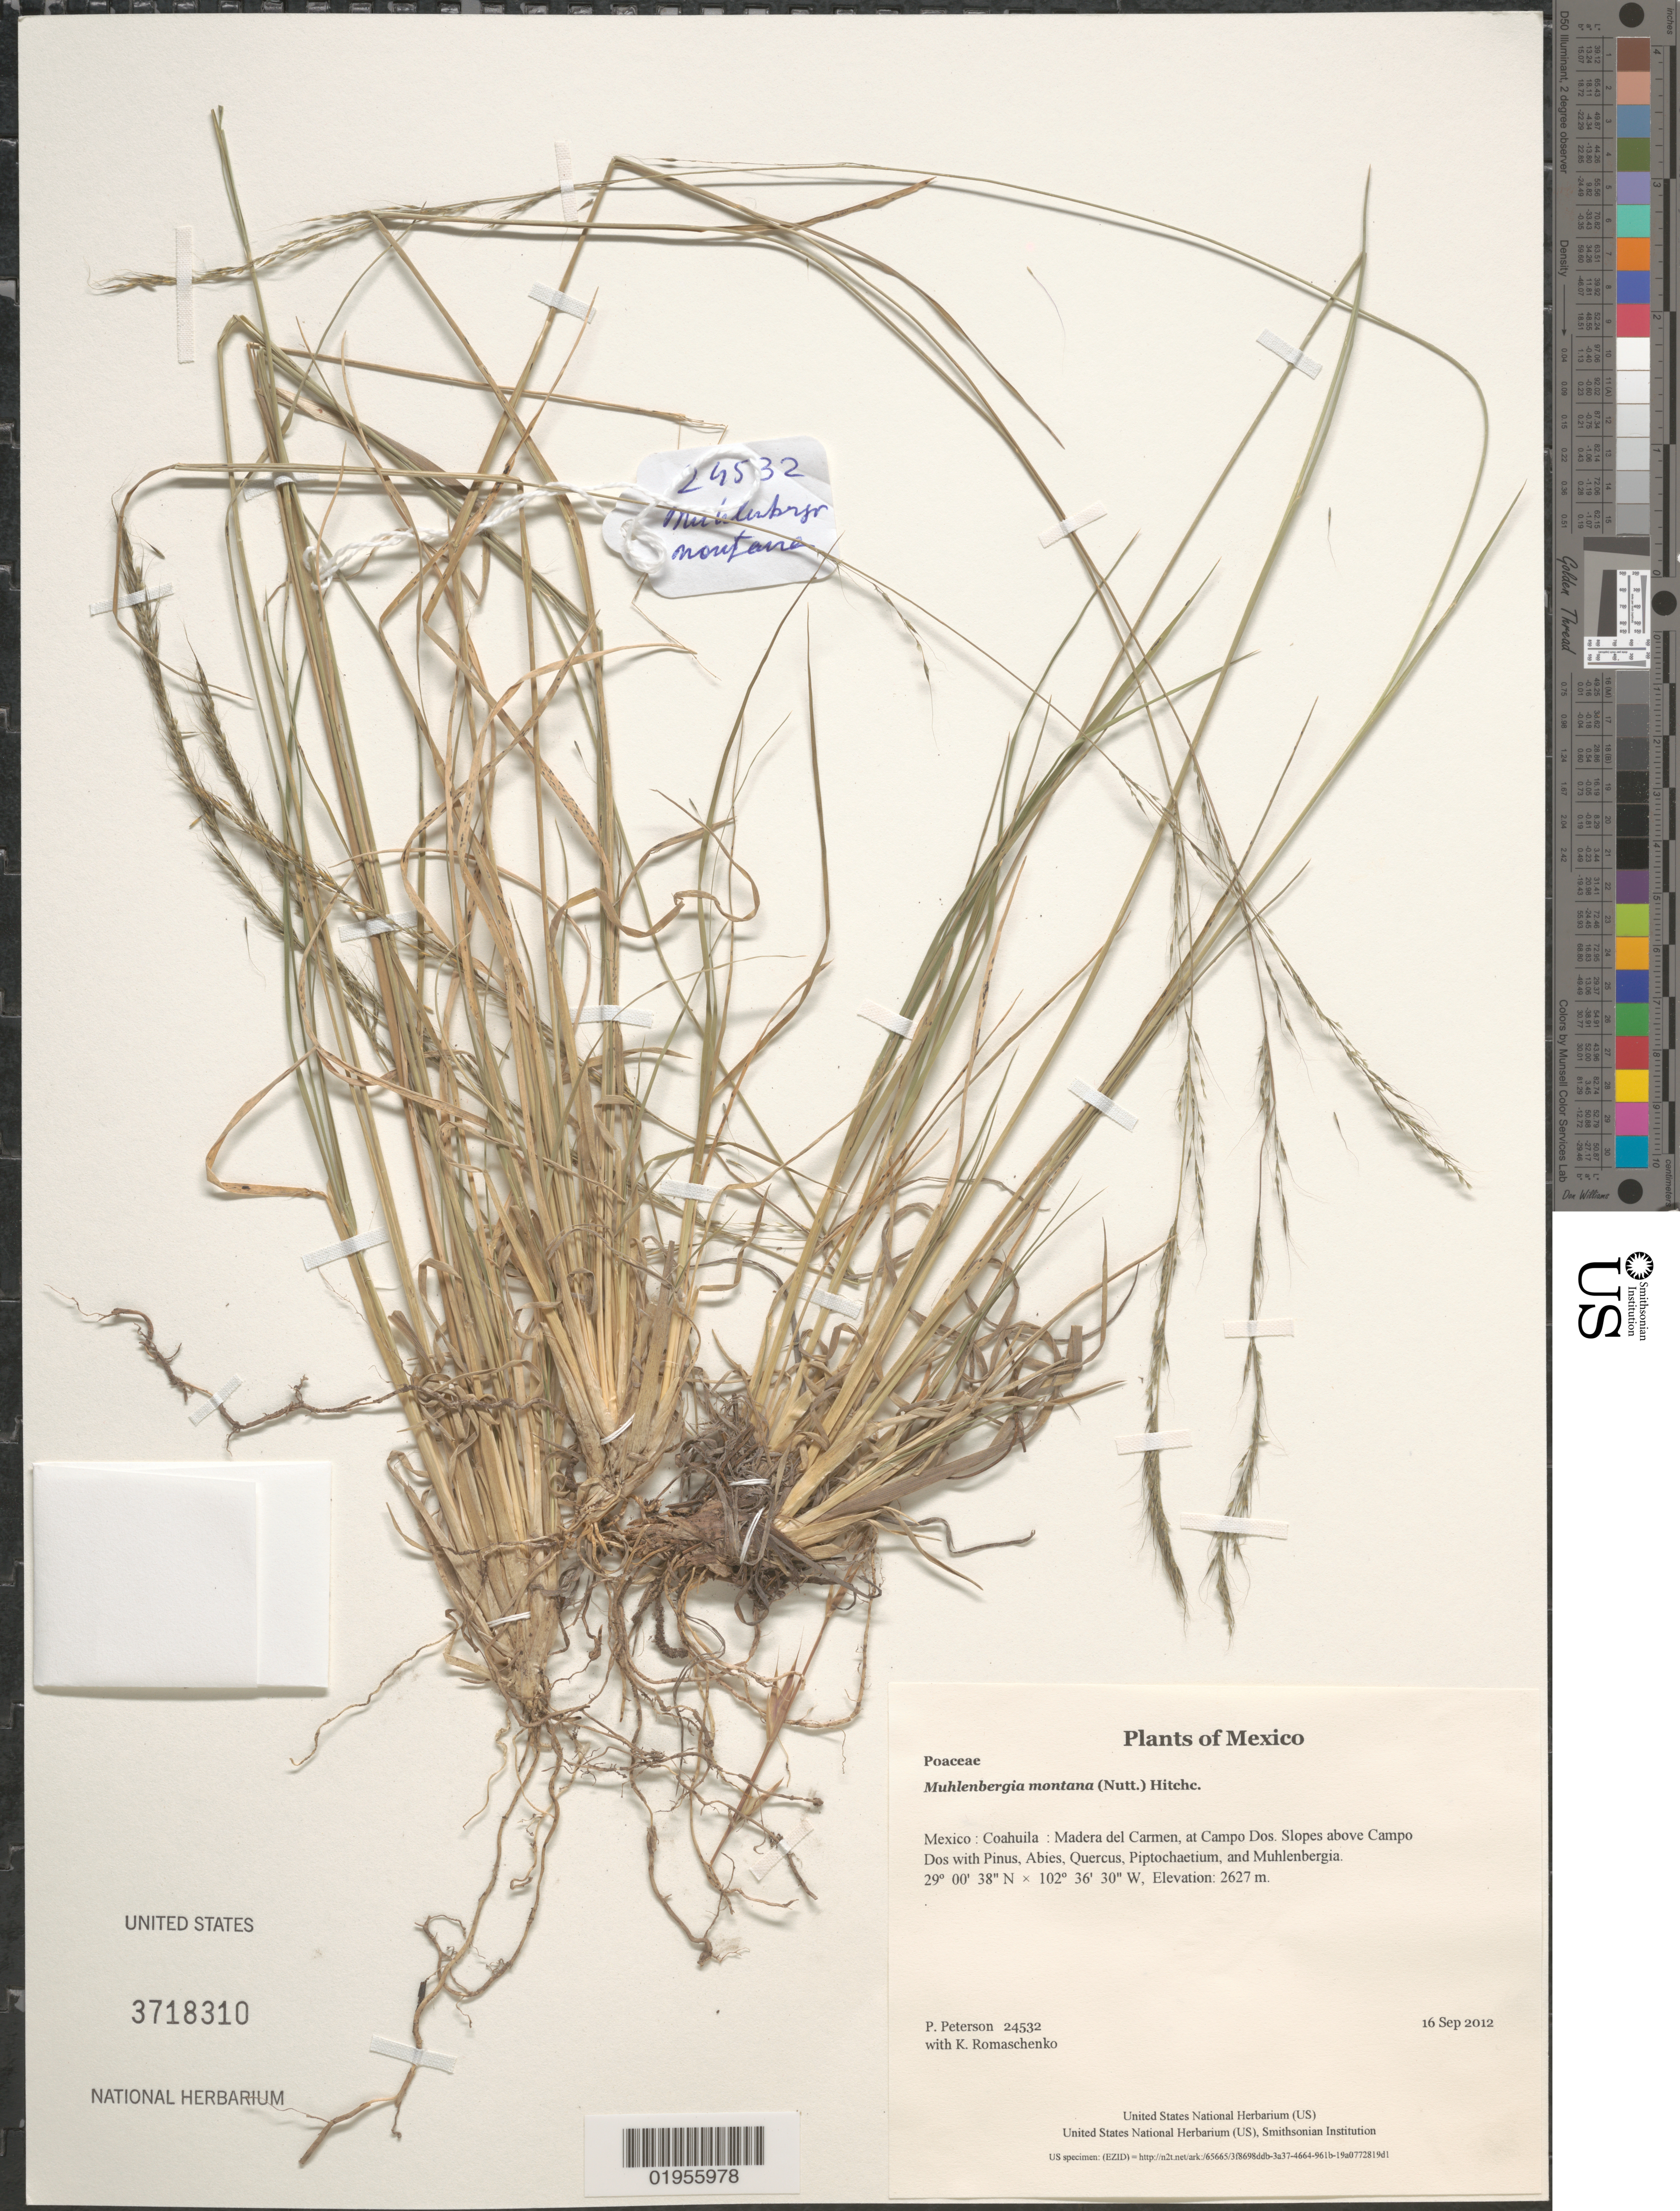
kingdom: Plantae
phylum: Tracheophyta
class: Liliopsida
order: Poales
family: Poaceae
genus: Muhlenbergia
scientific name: Muhlenbergia montana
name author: (Nutt.) Hitchc.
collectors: P. M. Peterson & K. Romaschenko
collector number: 24532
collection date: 2012-09-16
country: Mexico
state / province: Coahuila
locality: Madera del Carmen, at Campo Dos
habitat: Slopes above Campo Dos with Pinus, Abies, Quercus, Piptochaetium, and Muhlenbergia.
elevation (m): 2627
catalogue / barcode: US 3718310